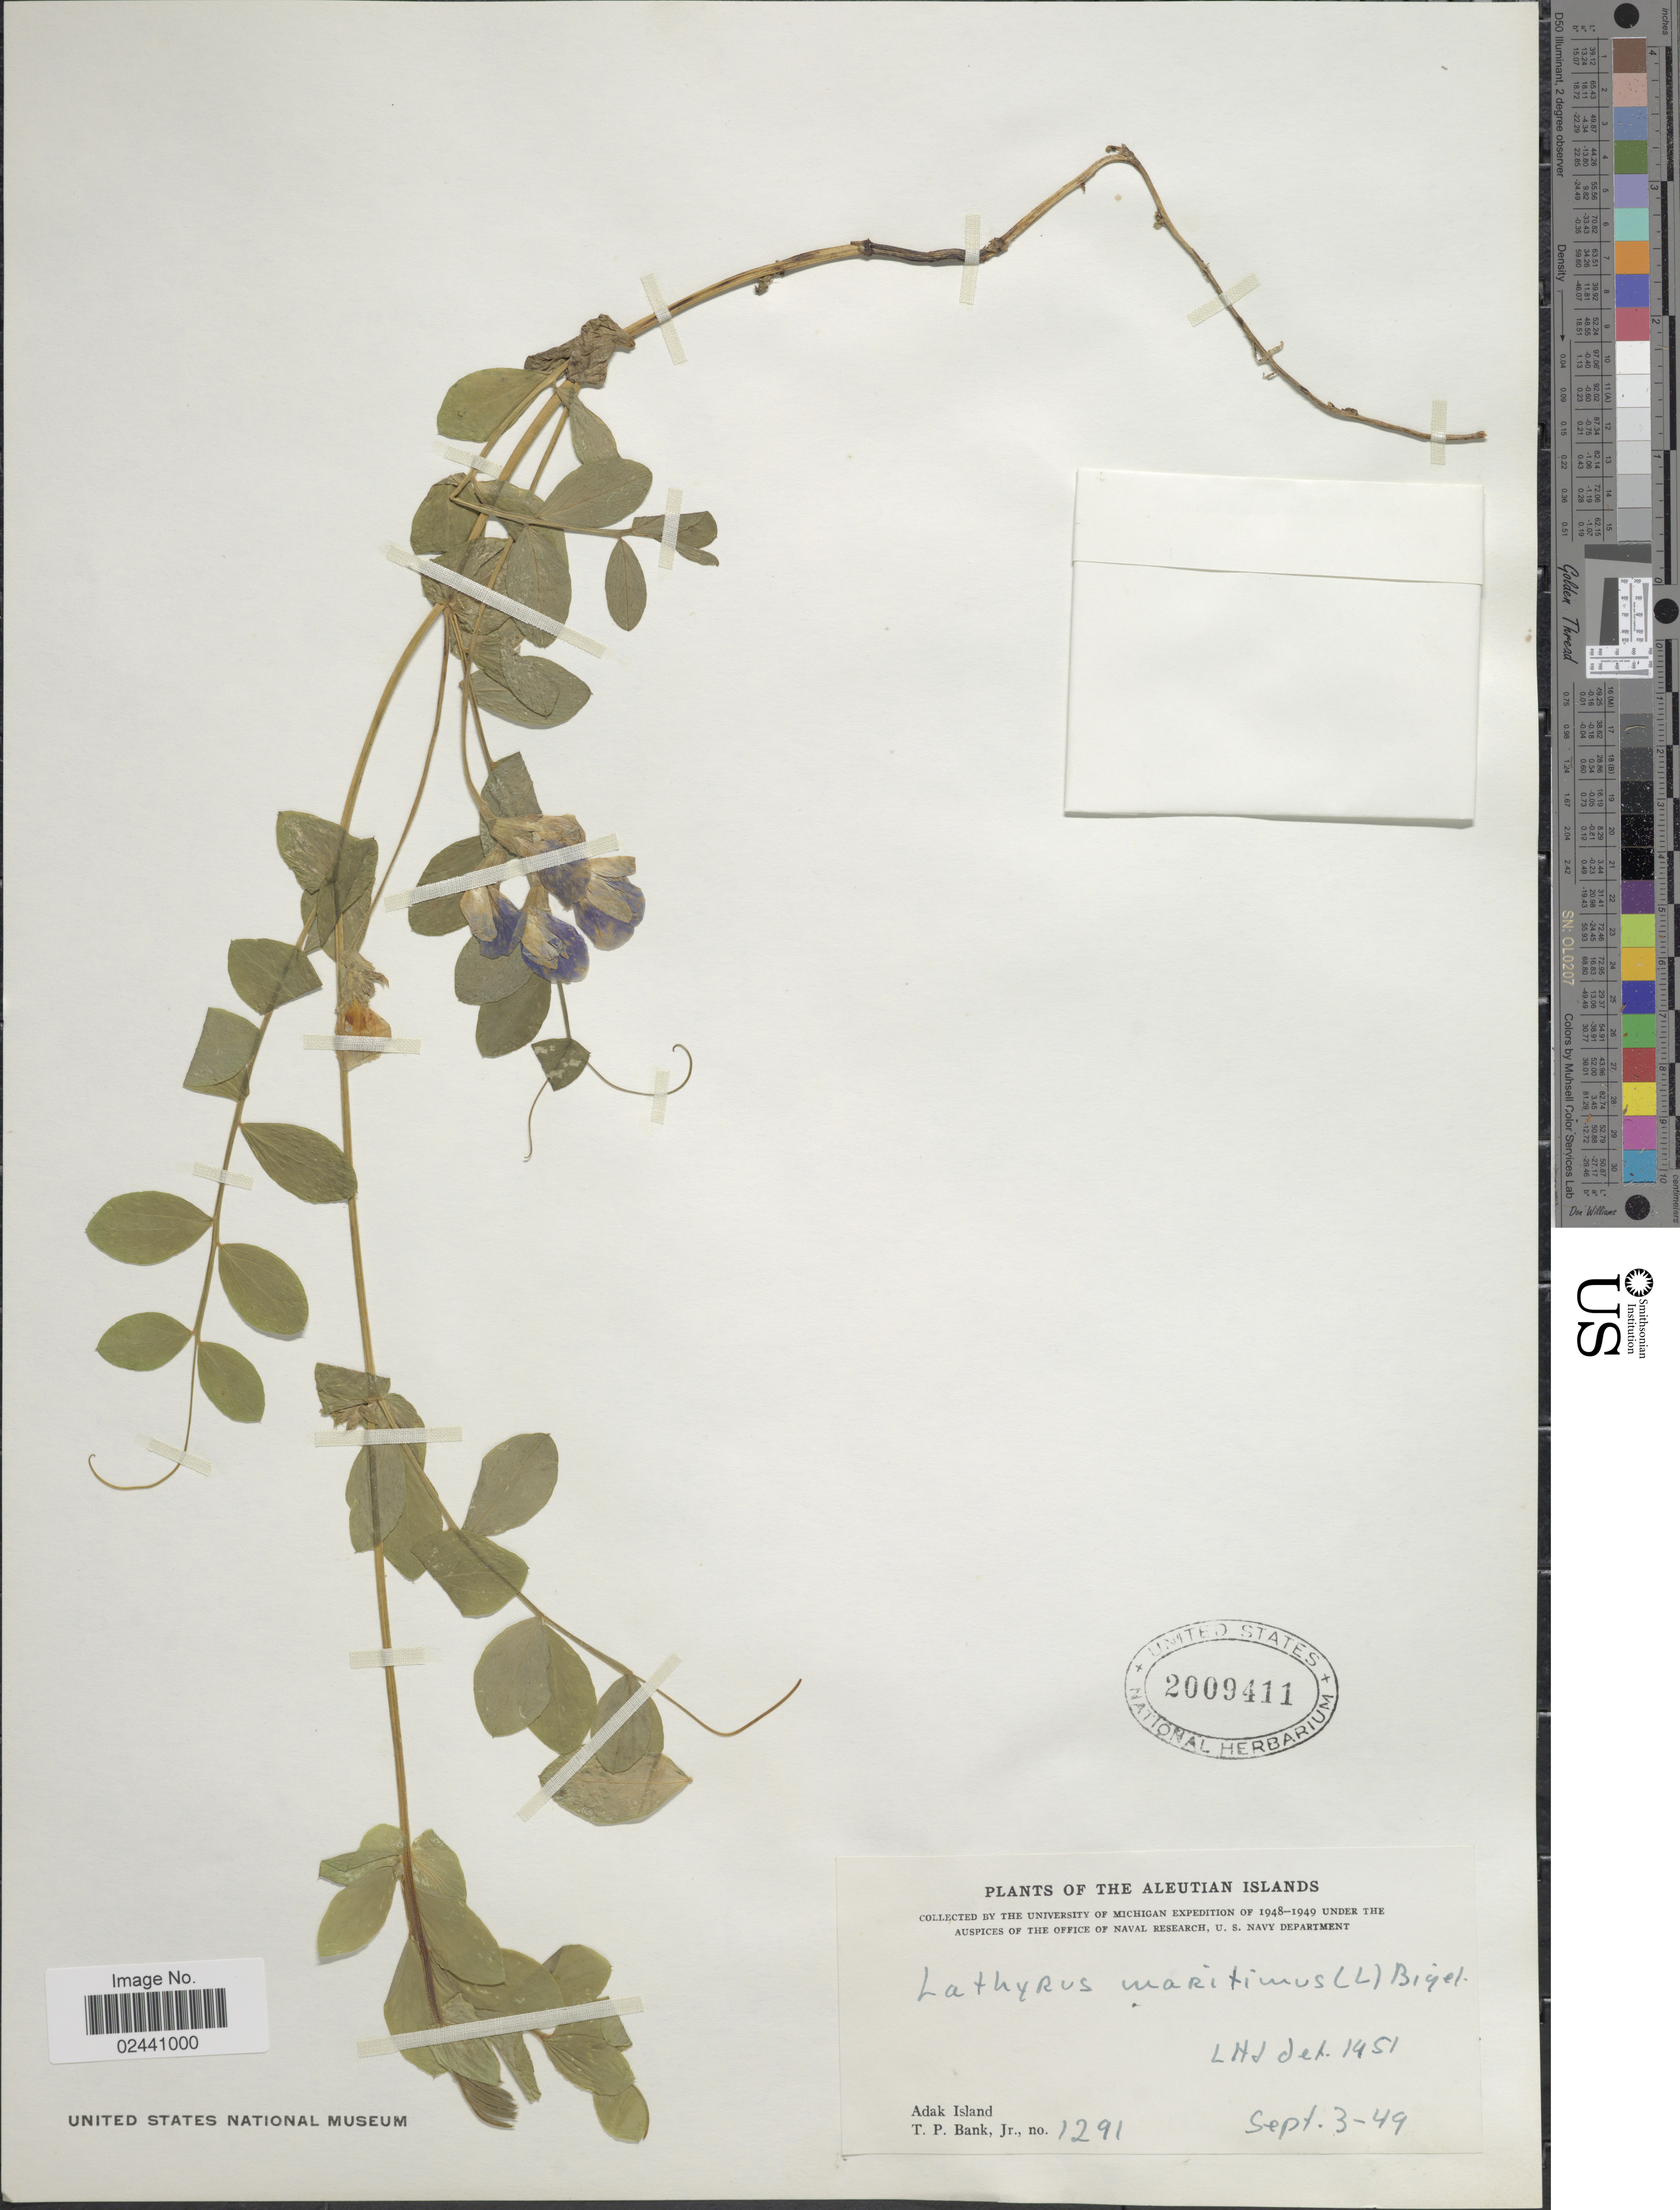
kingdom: Plantae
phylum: Tracheophyta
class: Magnoliopsida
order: Fabales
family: Fabaceae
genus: Lathyrus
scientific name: Lathyrus maritimus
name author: Torr.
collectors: T. Bank Jr.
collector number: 1291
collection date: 1949-09-03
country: United States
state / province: Alaska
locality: Aleutian Islands. Adak Island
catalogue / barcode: US 2009411